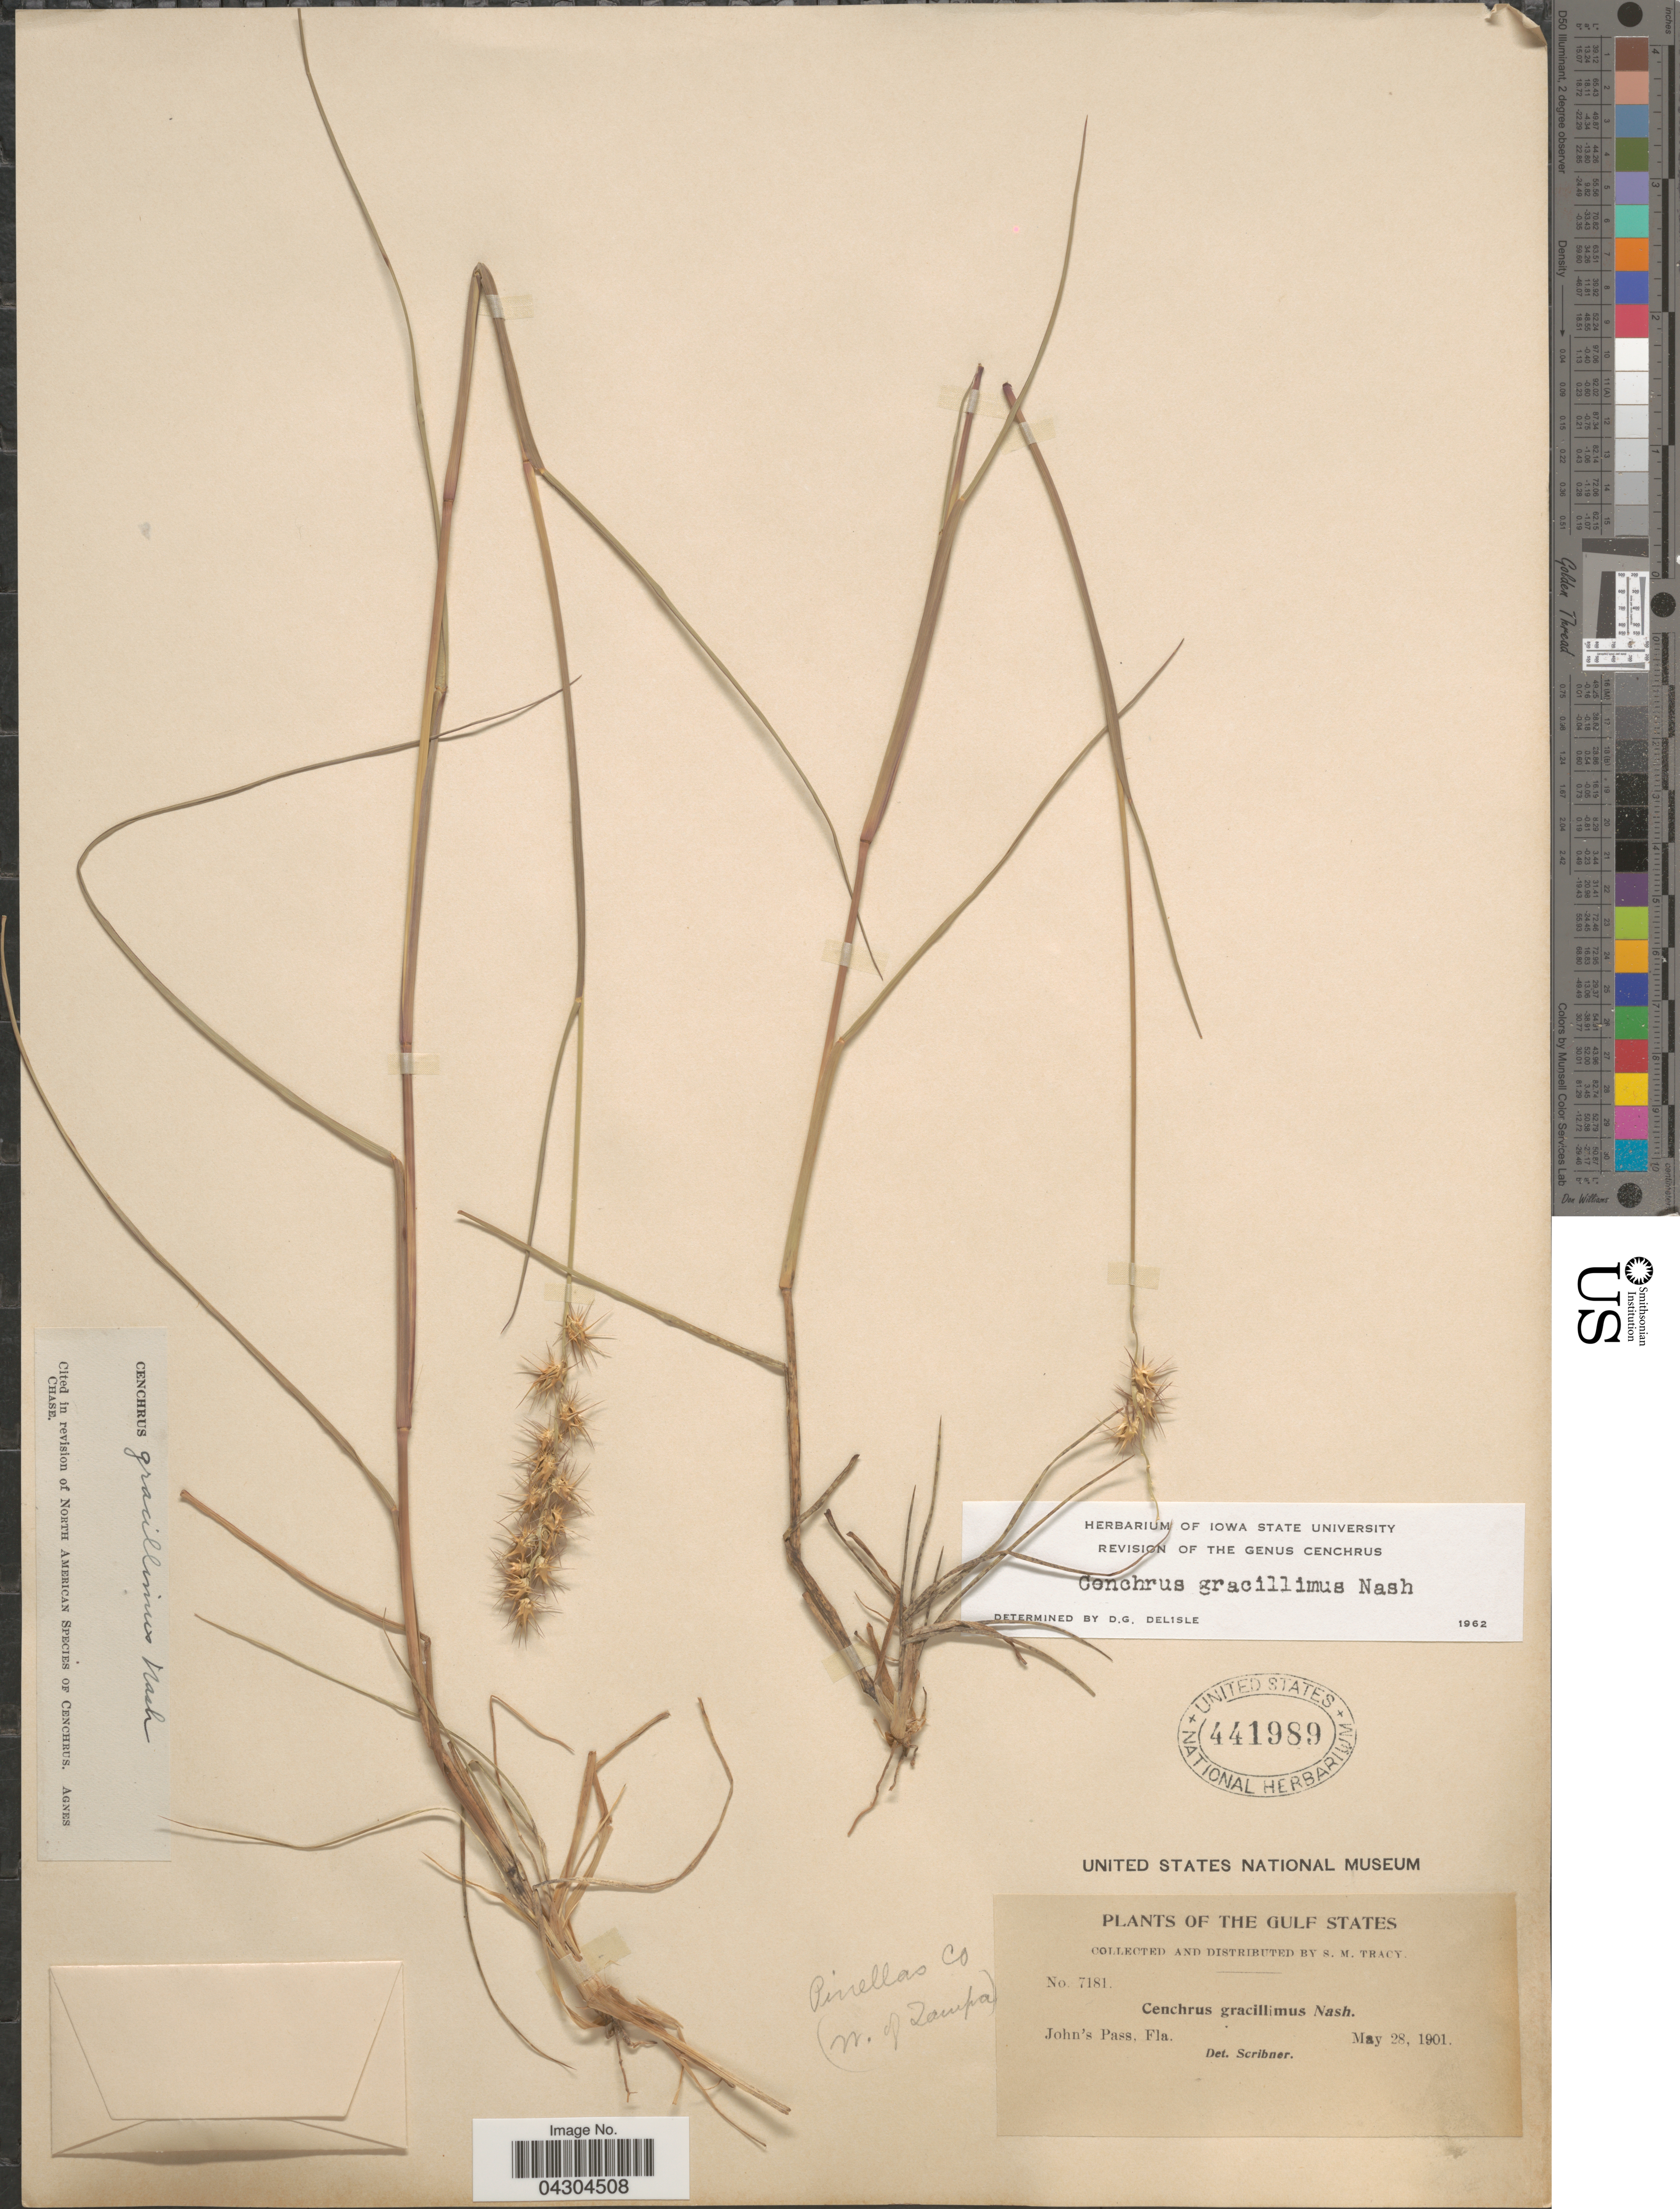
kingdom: Plantae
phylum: Tracheophyta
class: Liliopsida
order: Poales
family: Poaceae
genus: Cenchrus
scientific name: Cenchrus gracillimus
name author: Nash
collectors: S. M. Tracy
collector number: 7181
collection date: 1901-05-28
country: United States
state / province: Florida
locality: The Gulf States. John's Pass.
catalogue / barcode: US 441989